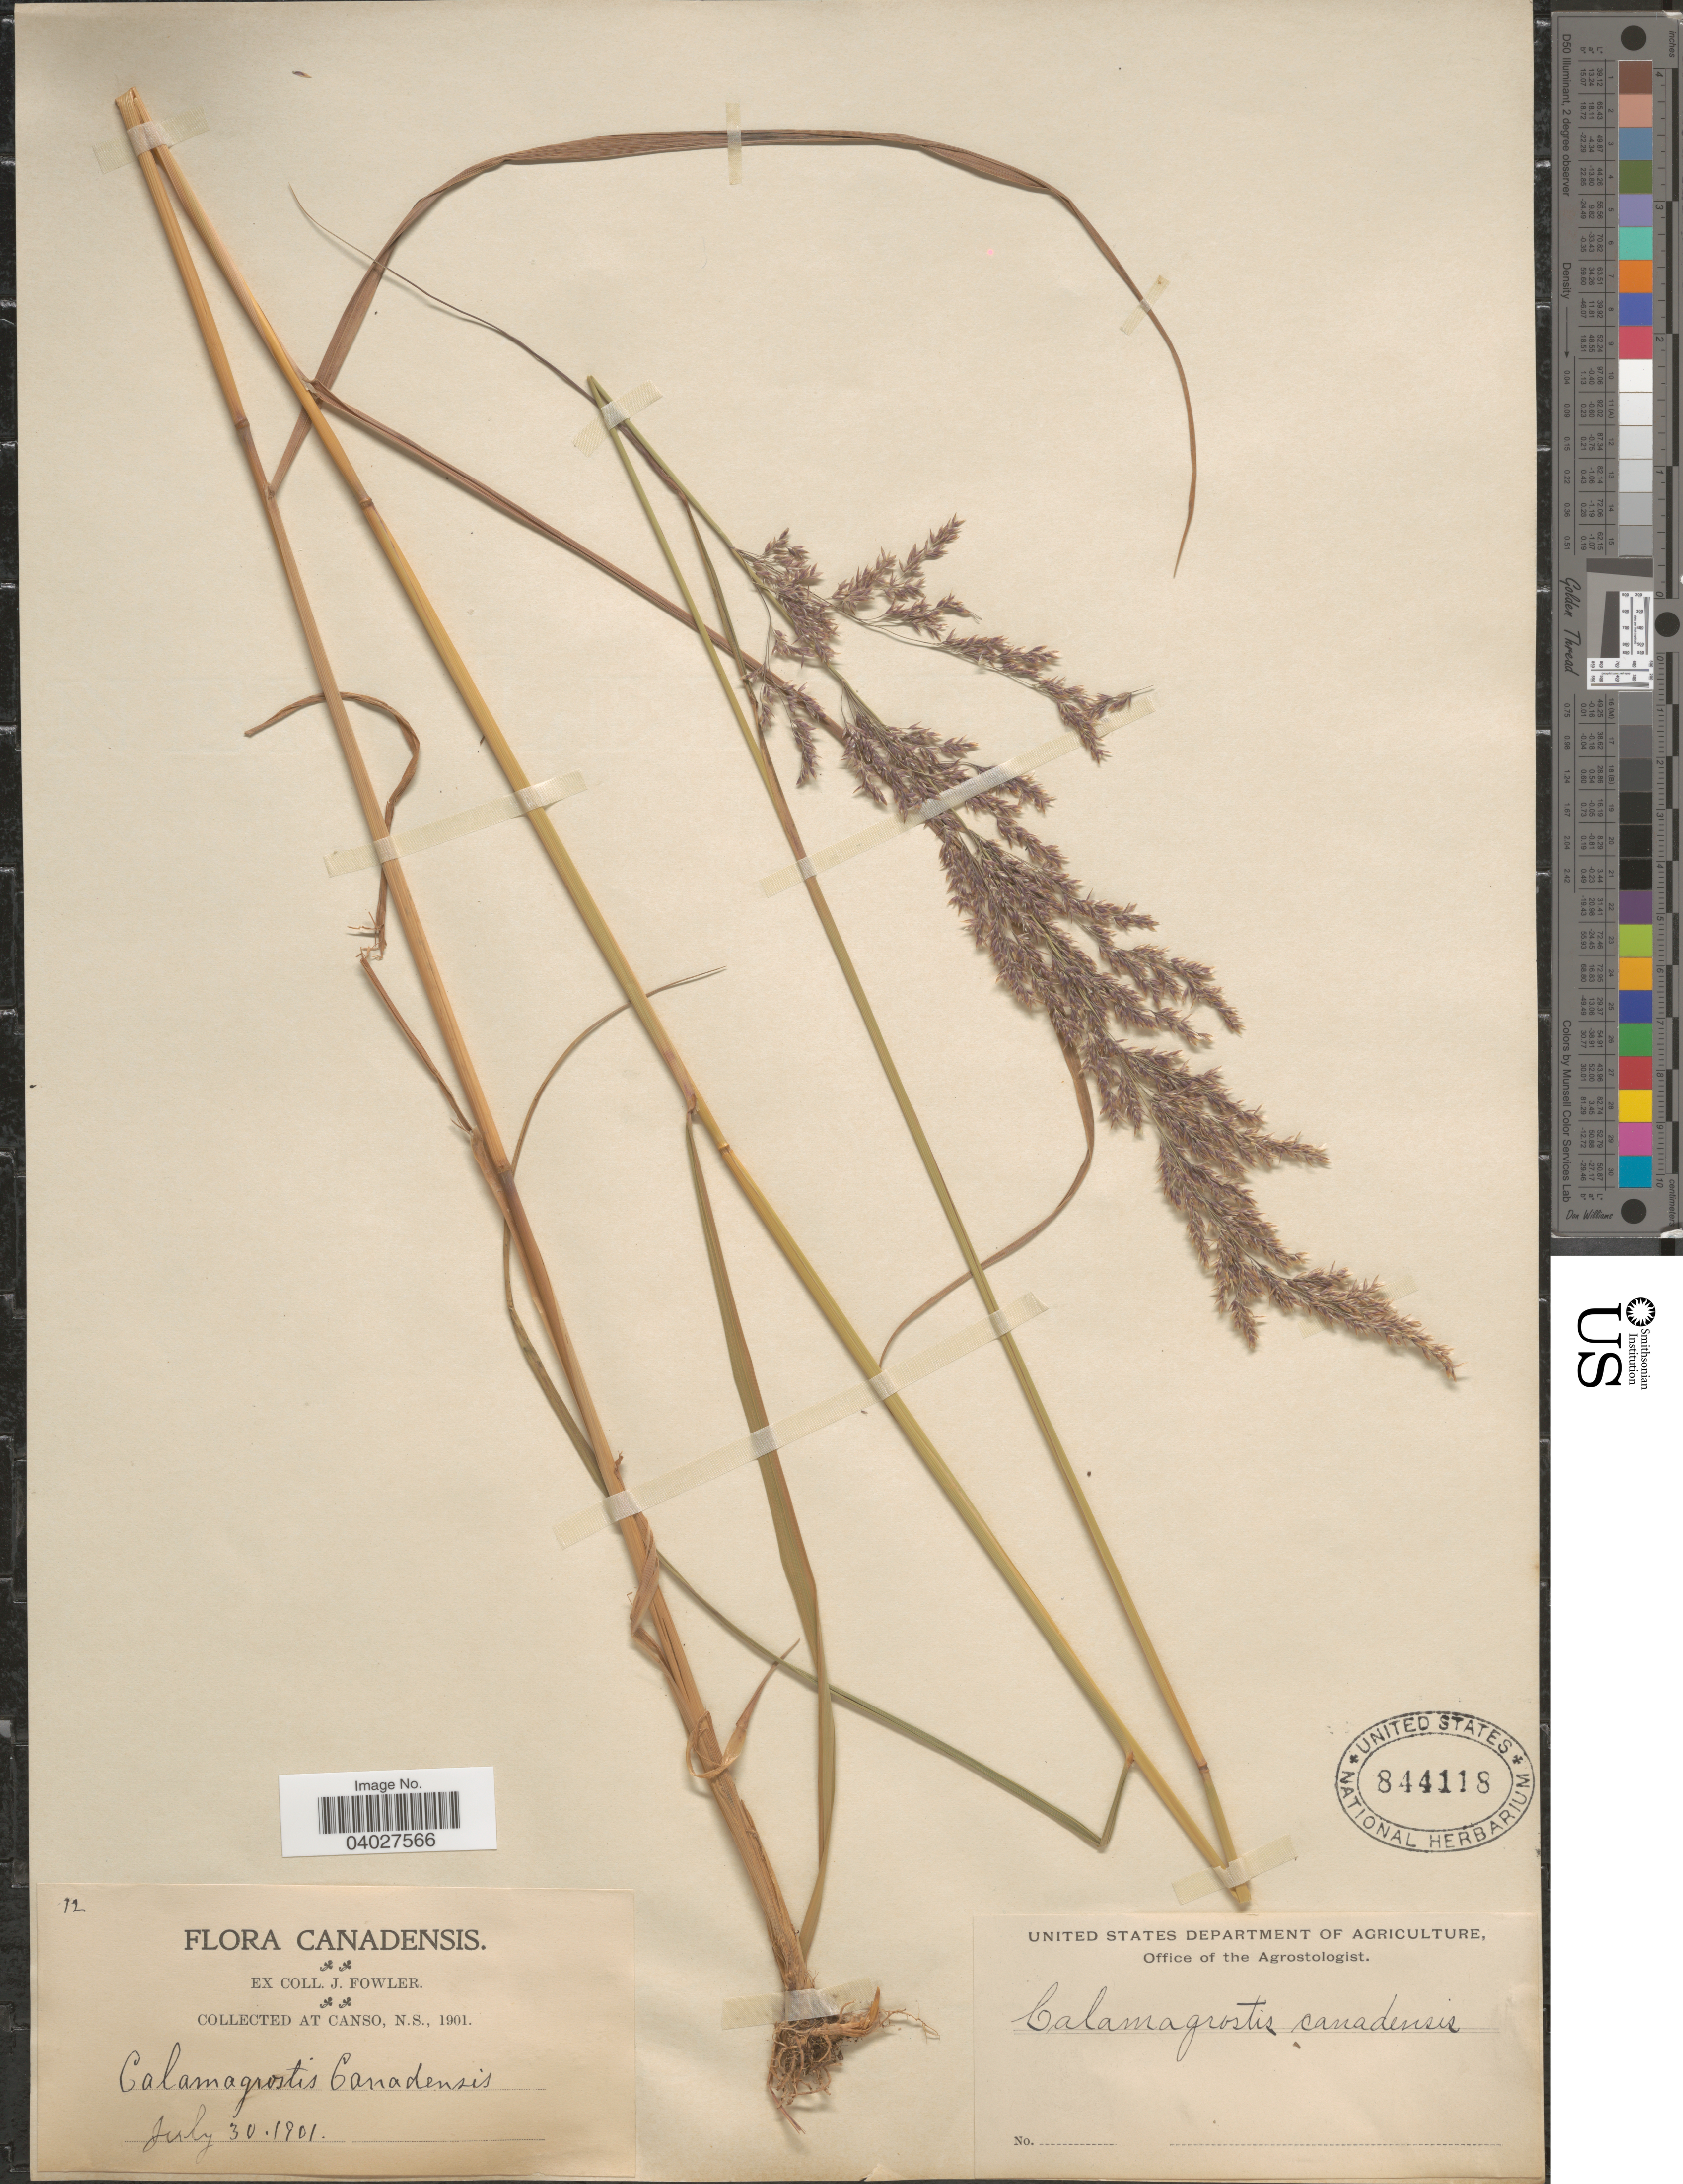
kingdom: Plantae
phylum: Tracheophyta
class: Liliopsida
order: Poales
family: Poaceae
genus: Calamagrostis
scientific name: Calamagrostis canadensis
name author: (Michx.) P. Beauv.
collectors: J. Fowler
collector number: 12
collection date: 1901-07-30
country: Canada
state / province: Nova Scotia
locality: At Canso.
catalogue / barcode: US 844118